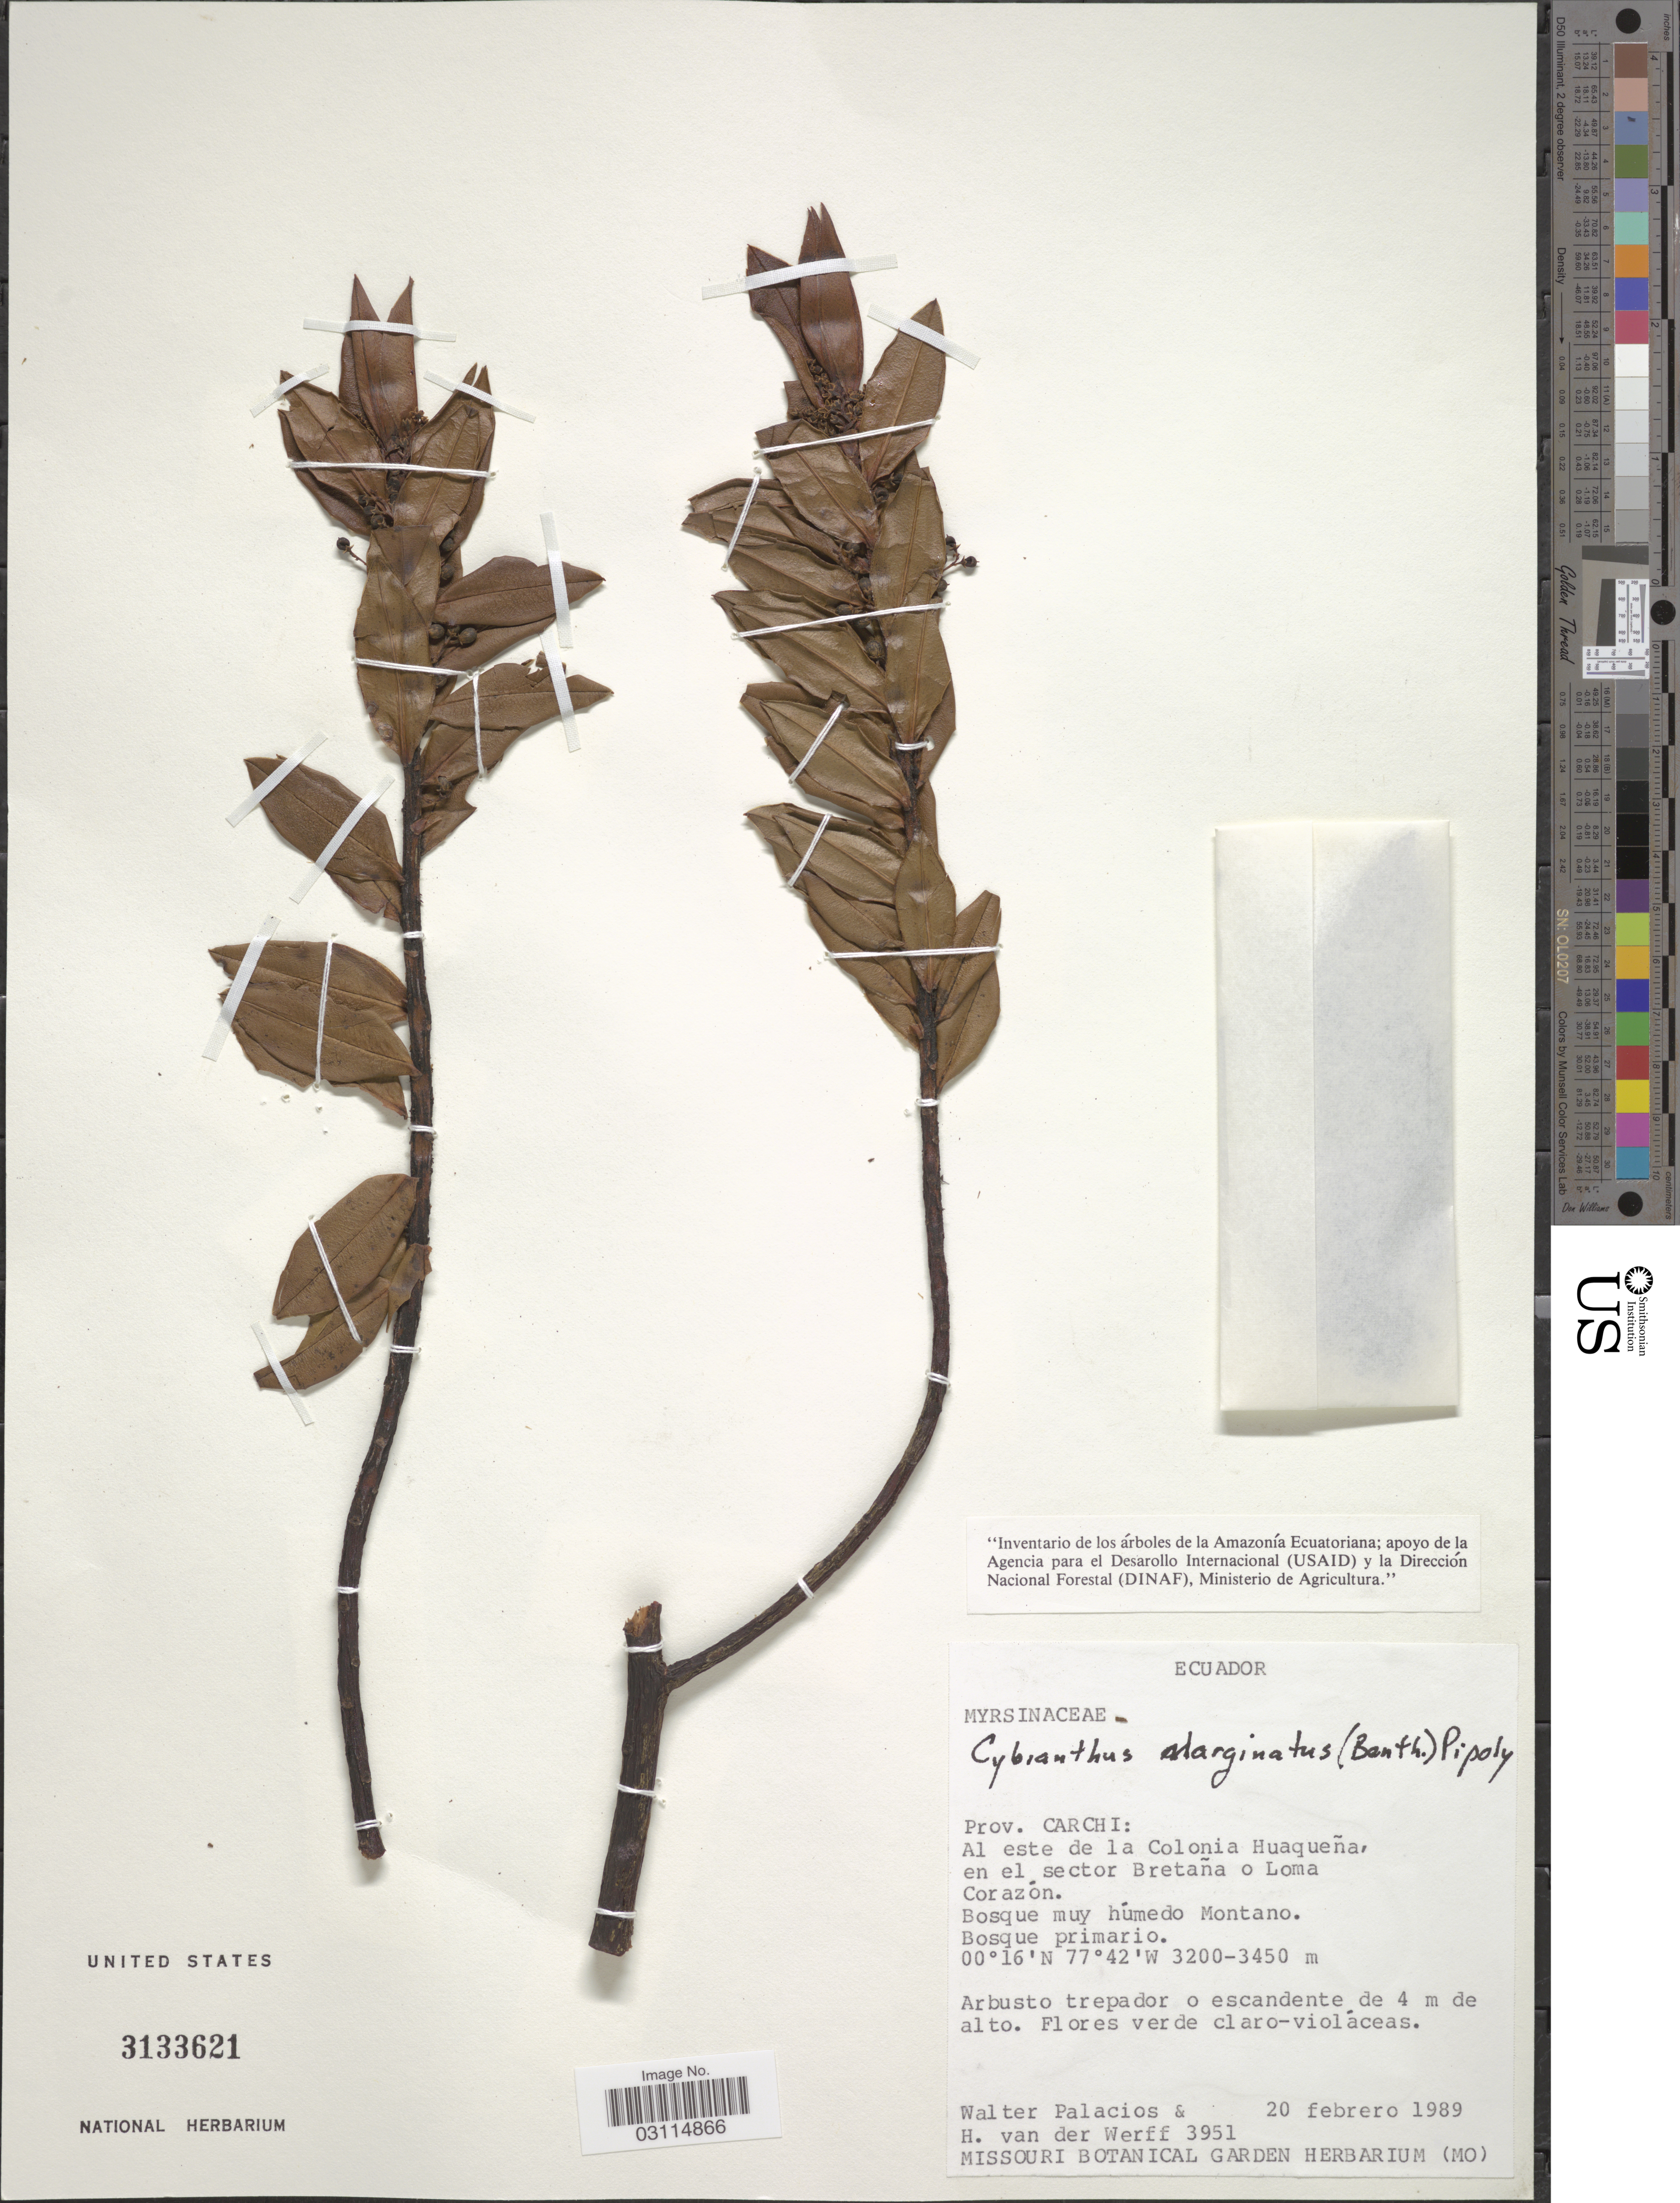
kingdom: Plantae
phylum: Tracheophyta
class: Magnoliopsida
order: Ericales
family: Primulaceae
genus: Cybianthus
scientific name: Cybianthus marginatus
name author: (Benth.) Pipoly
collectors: W. Palacios & H. van der Werff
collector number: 3951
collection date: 1989-02-20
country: Ecuador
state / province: Carchi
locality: Al este de la Colonia Huaqueña, en el sector Bretaña o Loma Corazón.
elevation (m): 3200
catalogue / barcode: US 3133621